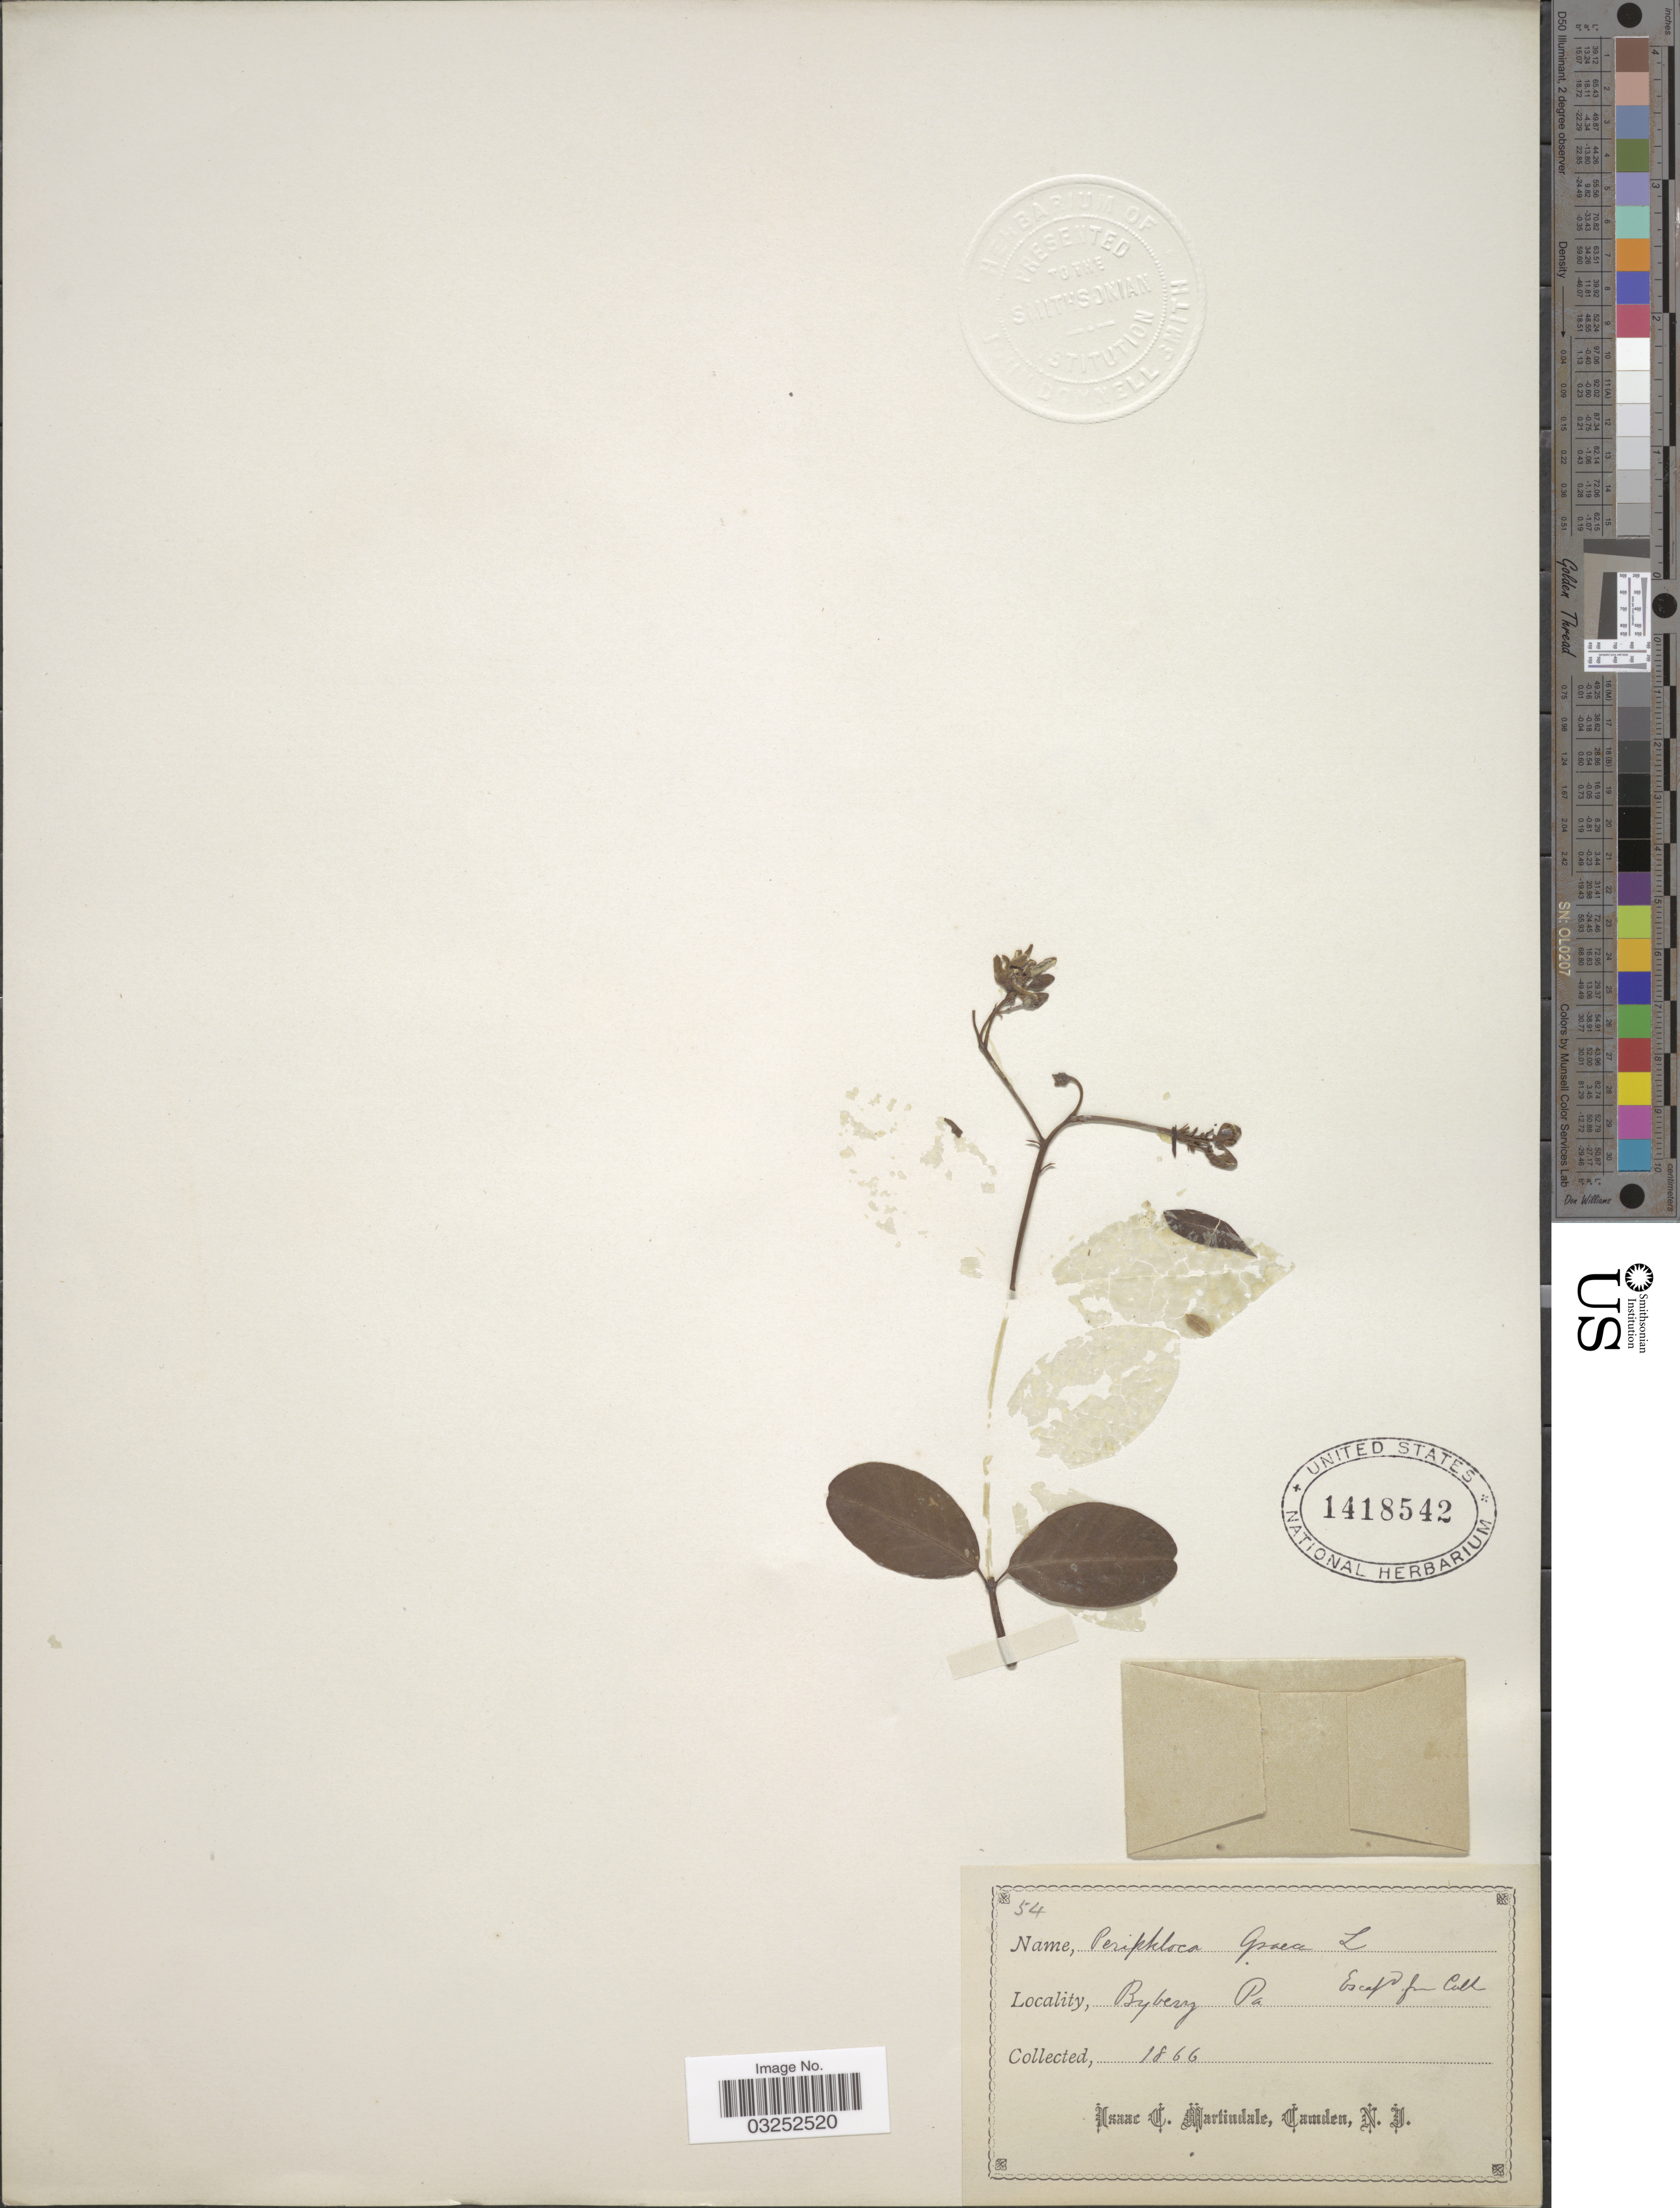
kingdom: Plantae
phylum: Tracheophyta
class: Magnoliopsida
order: Gentianales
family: Apocynaceae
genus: Periploca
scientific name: Periploca graeca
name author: L.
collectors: I. C. Martindale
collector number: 54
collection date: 1866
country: United States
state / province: Pennsylvania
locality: Byberry.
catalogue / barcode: US 1418542